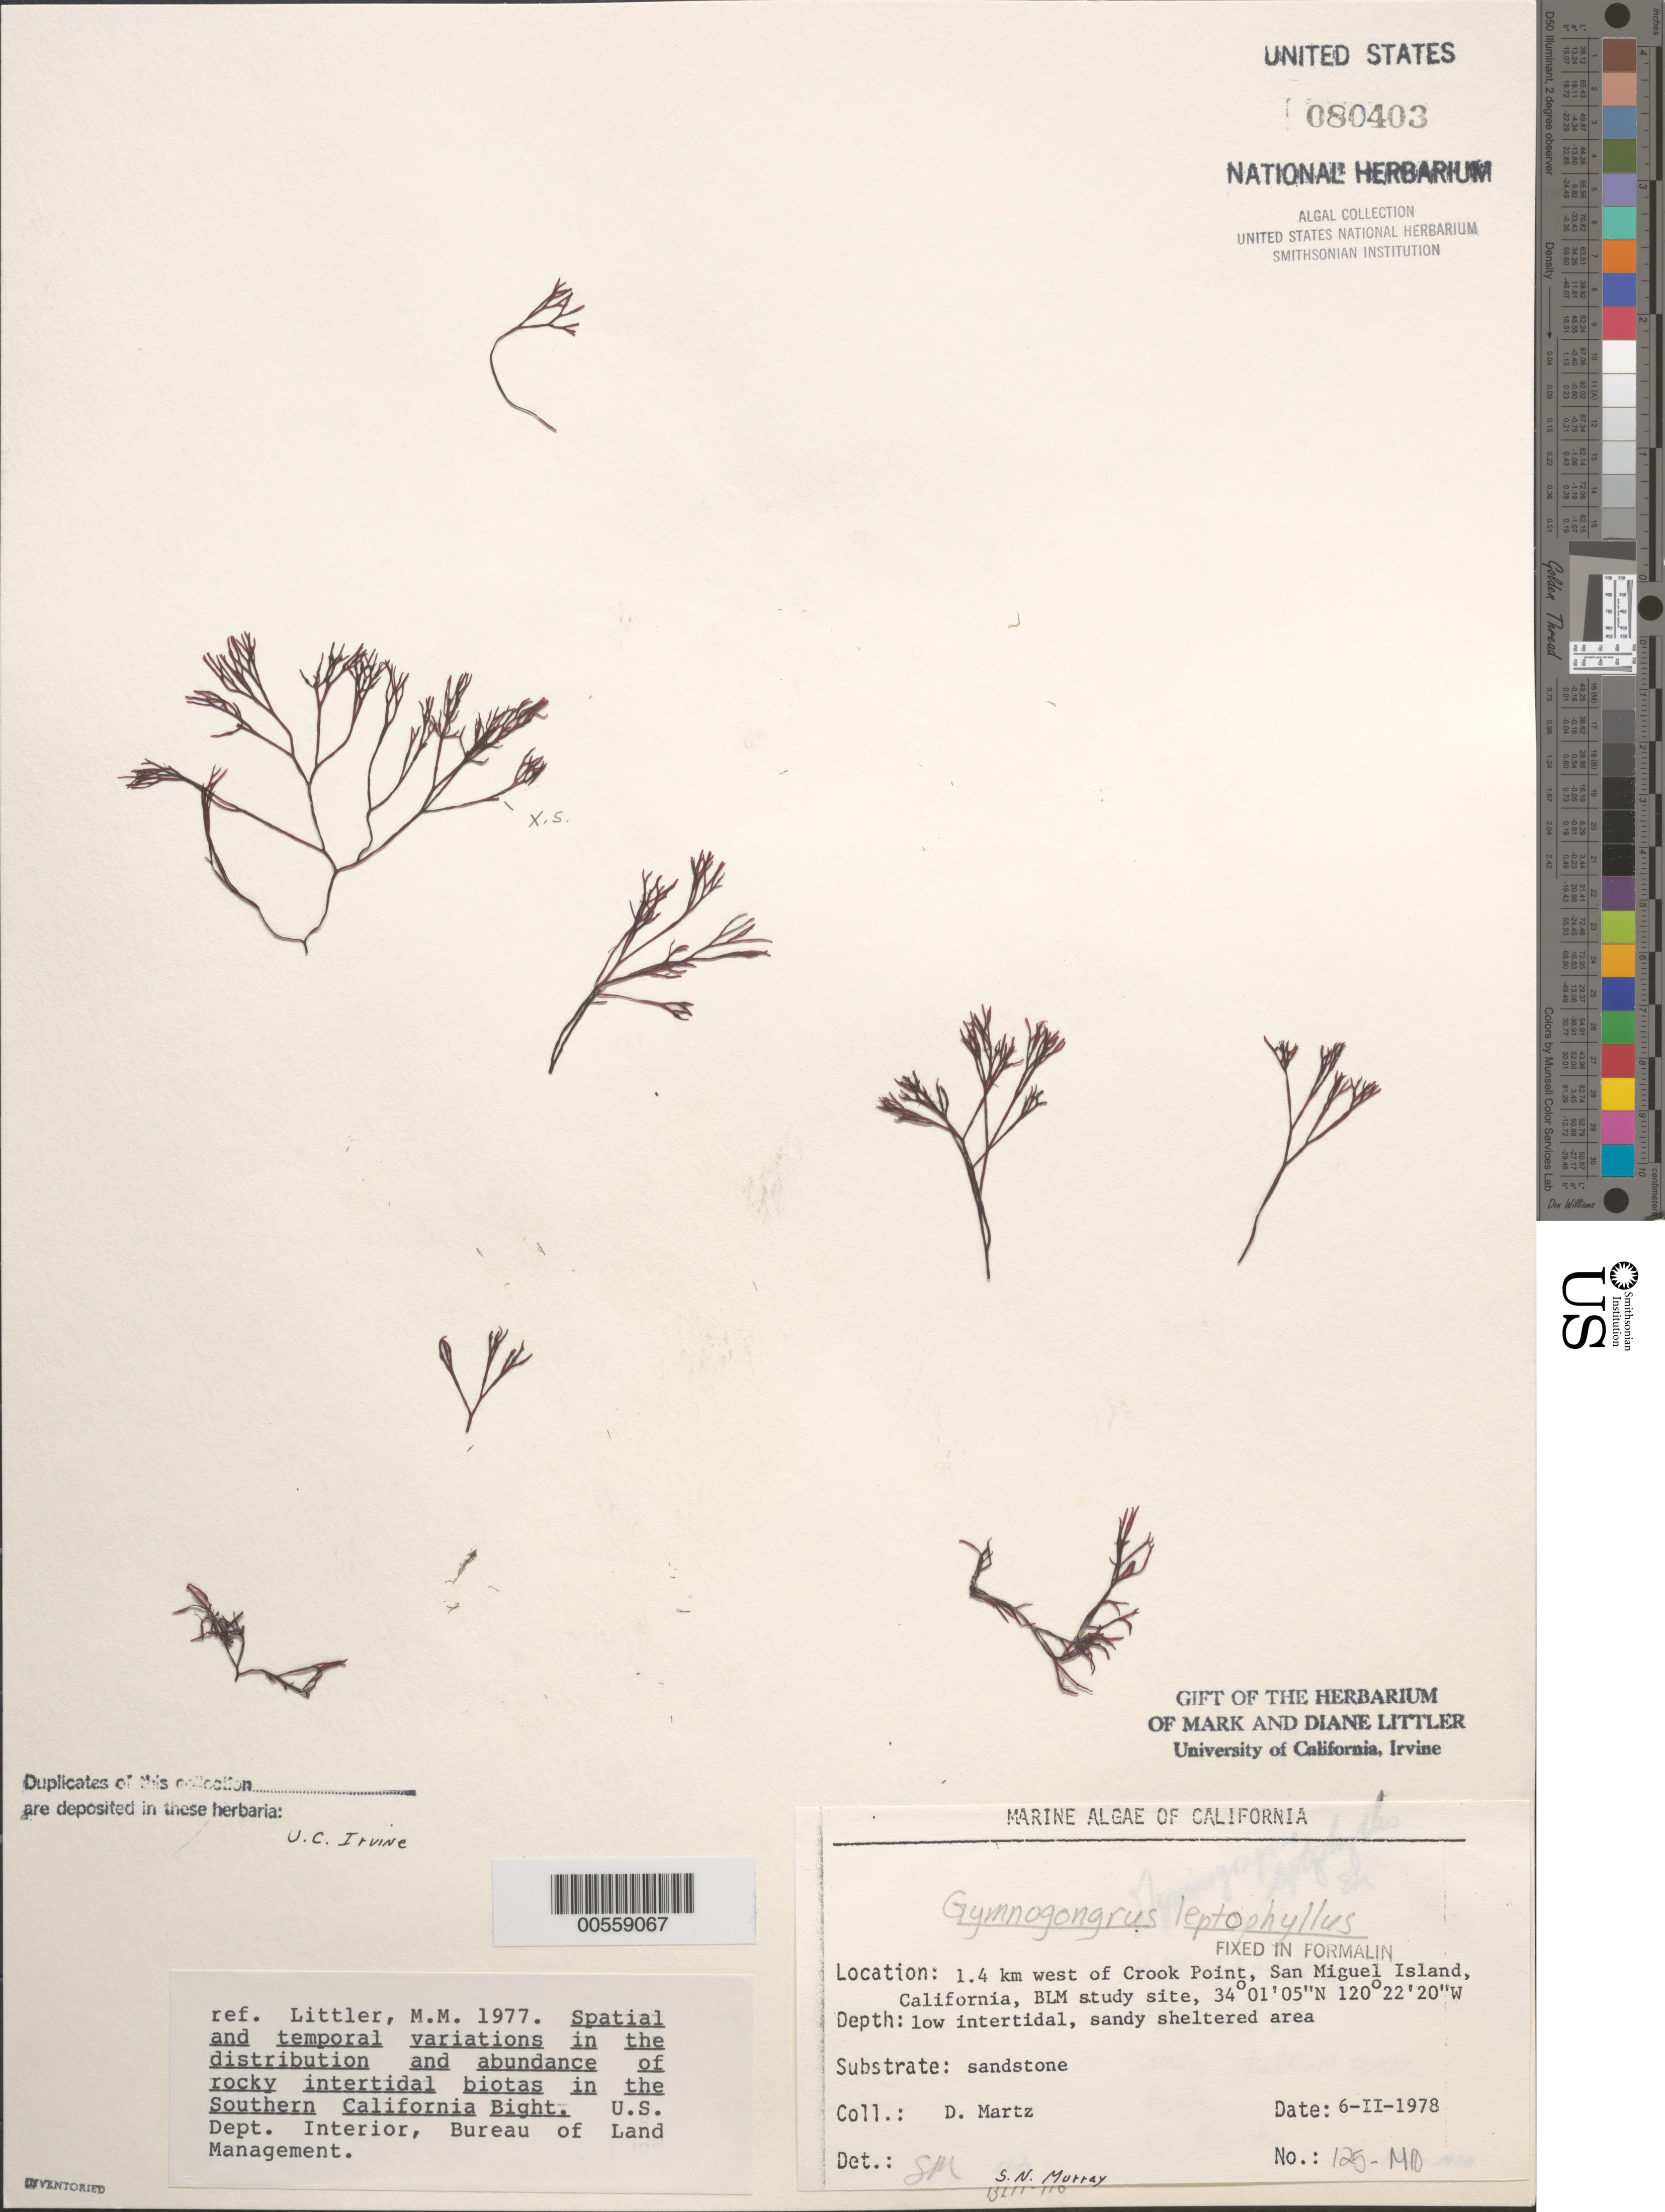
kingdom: Plantae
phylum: Rhodophyta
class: Florideophyceae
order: Gigartinales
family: Phyllophoraceae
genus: Besa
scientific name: Besa leptophylla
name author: (J. Agardh) M.S.Calderon & K.A. Miller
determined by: Algae name updating Project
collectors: D. Martz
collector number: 125-mio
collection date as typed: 06 Feb 1978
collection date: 1978-02-06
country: United States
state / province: California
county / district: Santa Barbara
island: San Miguel Island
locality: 1.4 km north of Crook Point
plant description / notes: BLM-SOCALBIGHT Rocky Intertidal Survey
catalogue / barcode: US 80403